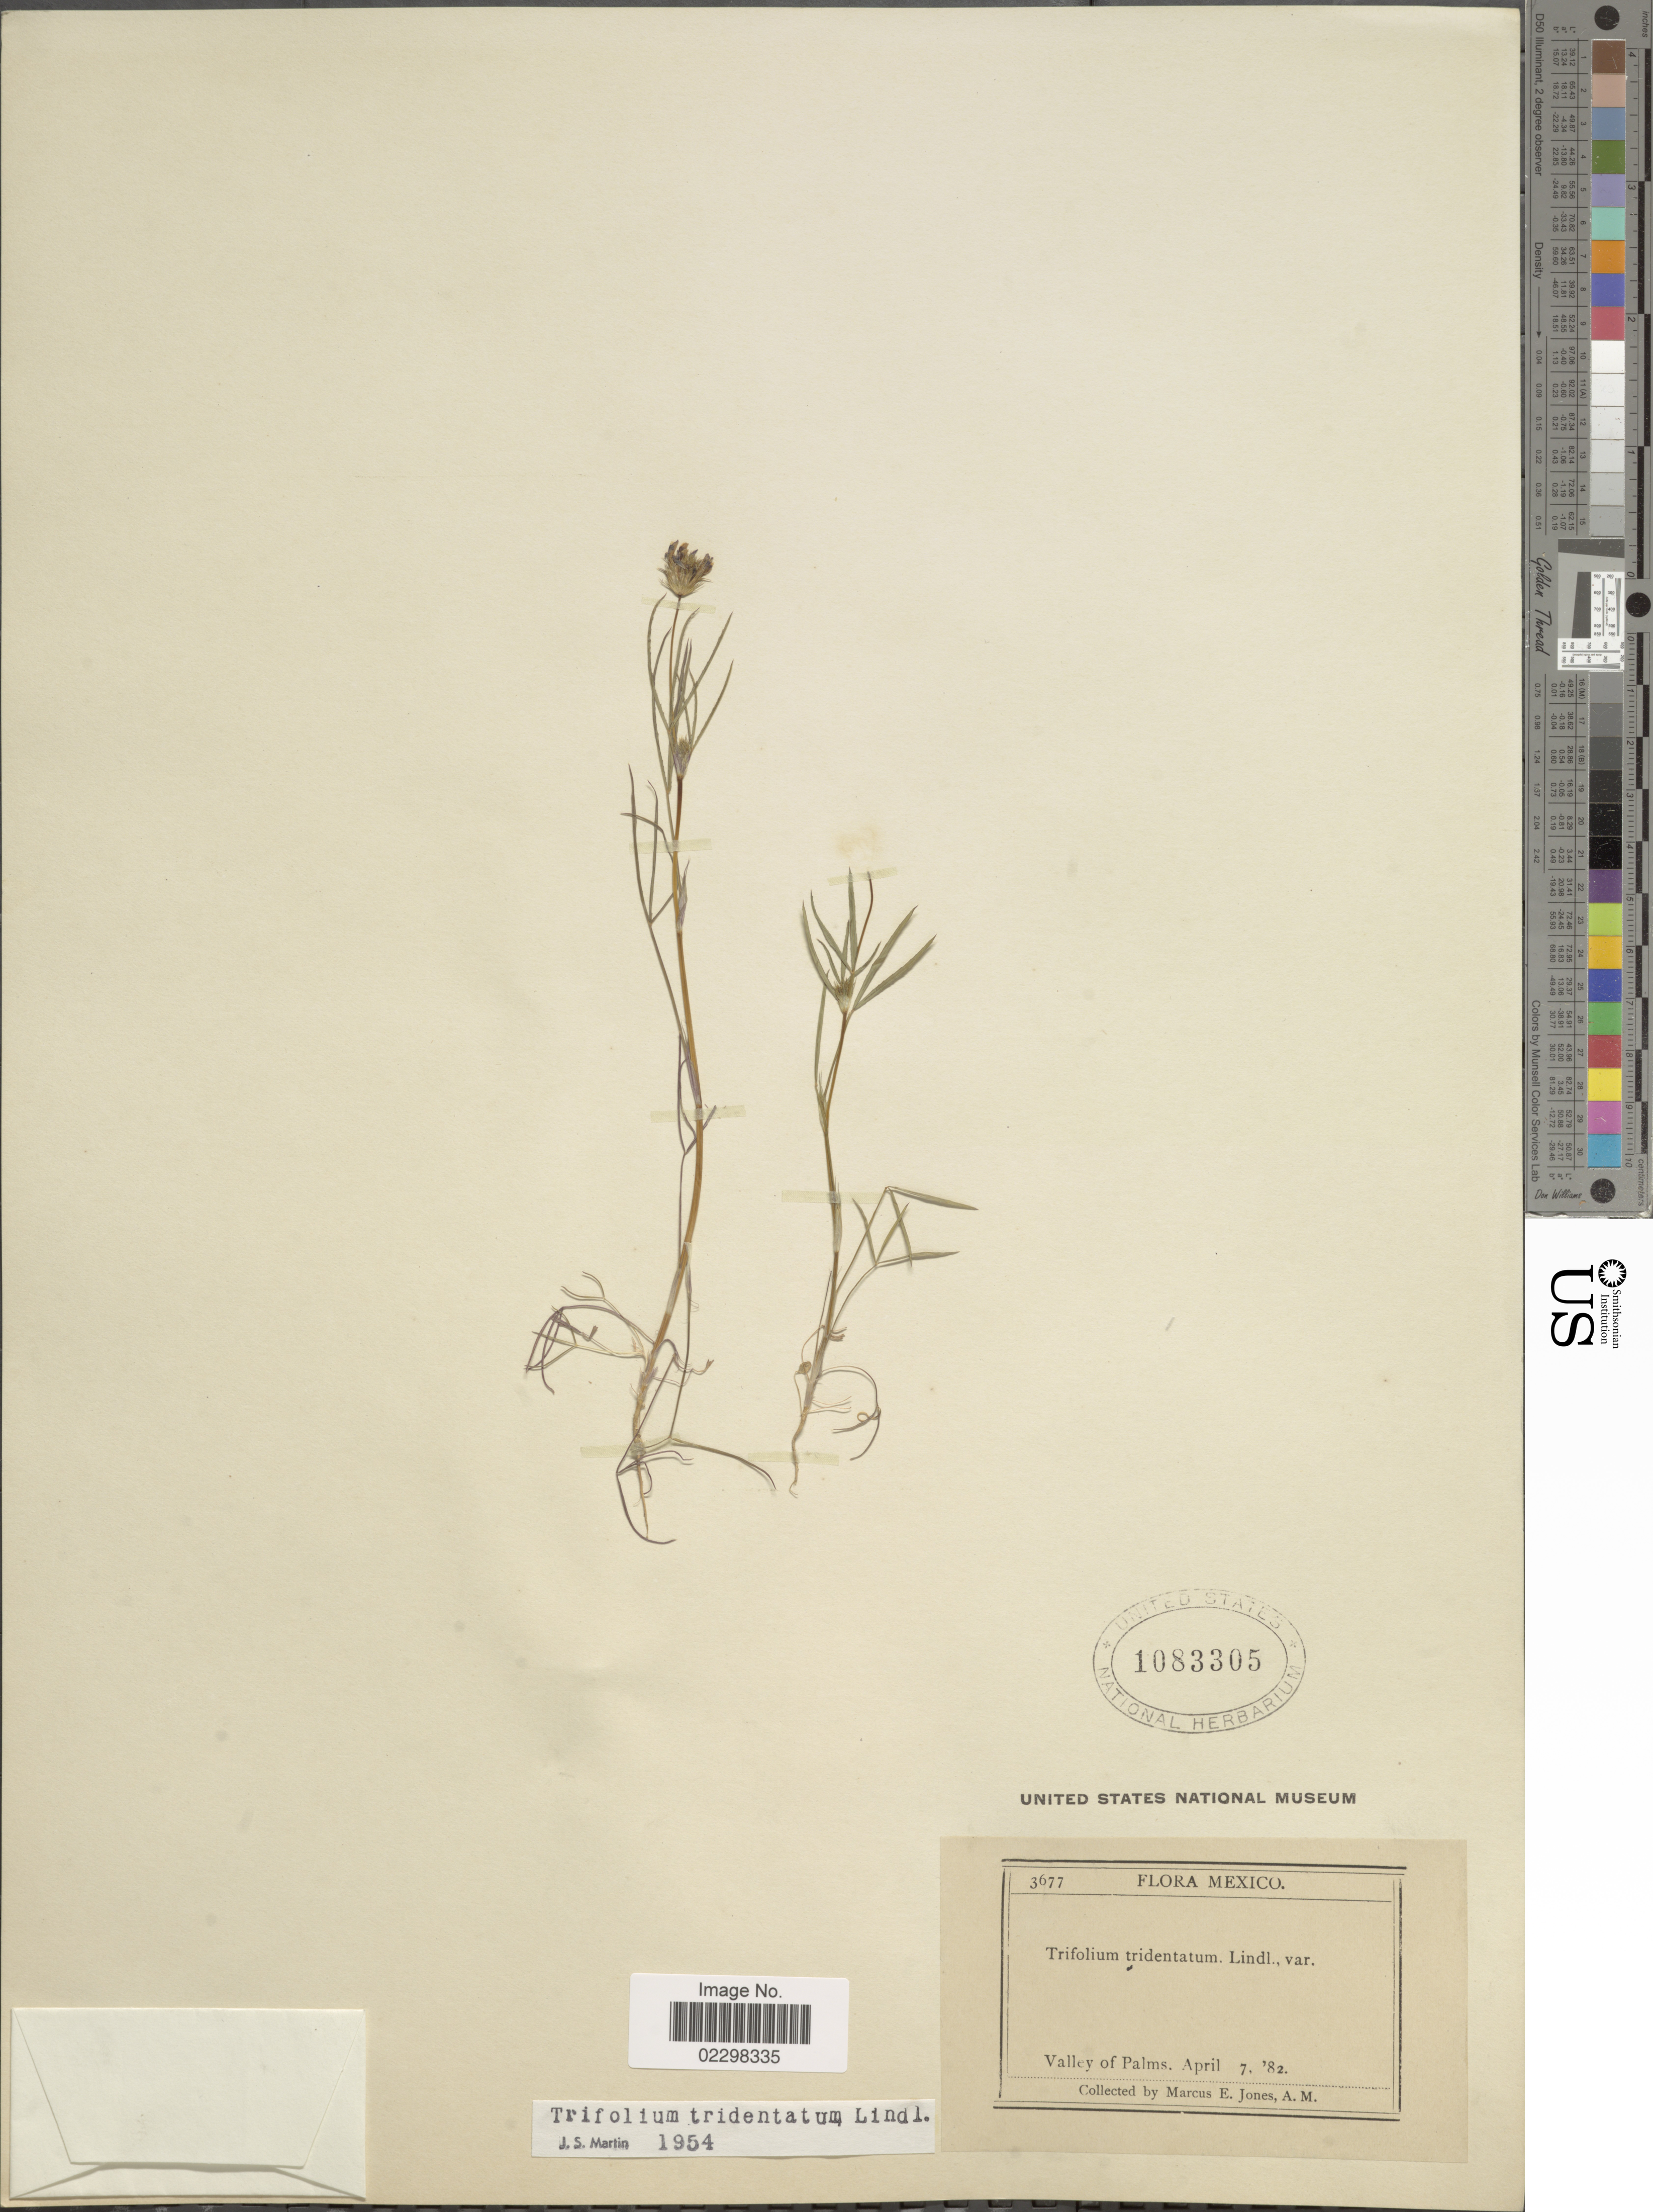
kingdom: Plantae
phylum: Tracheophyta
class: Magnoliopsida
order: Fabales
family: Fabaceae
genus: Trifolium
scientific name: Trifolium tridentatum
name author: Lindl.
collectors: M. E. Jones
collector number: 3677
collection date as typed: Transcribed d/m/y: 7/4/82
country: Mexico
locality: Mexico. Valley of Palms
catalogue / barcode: US 1083305